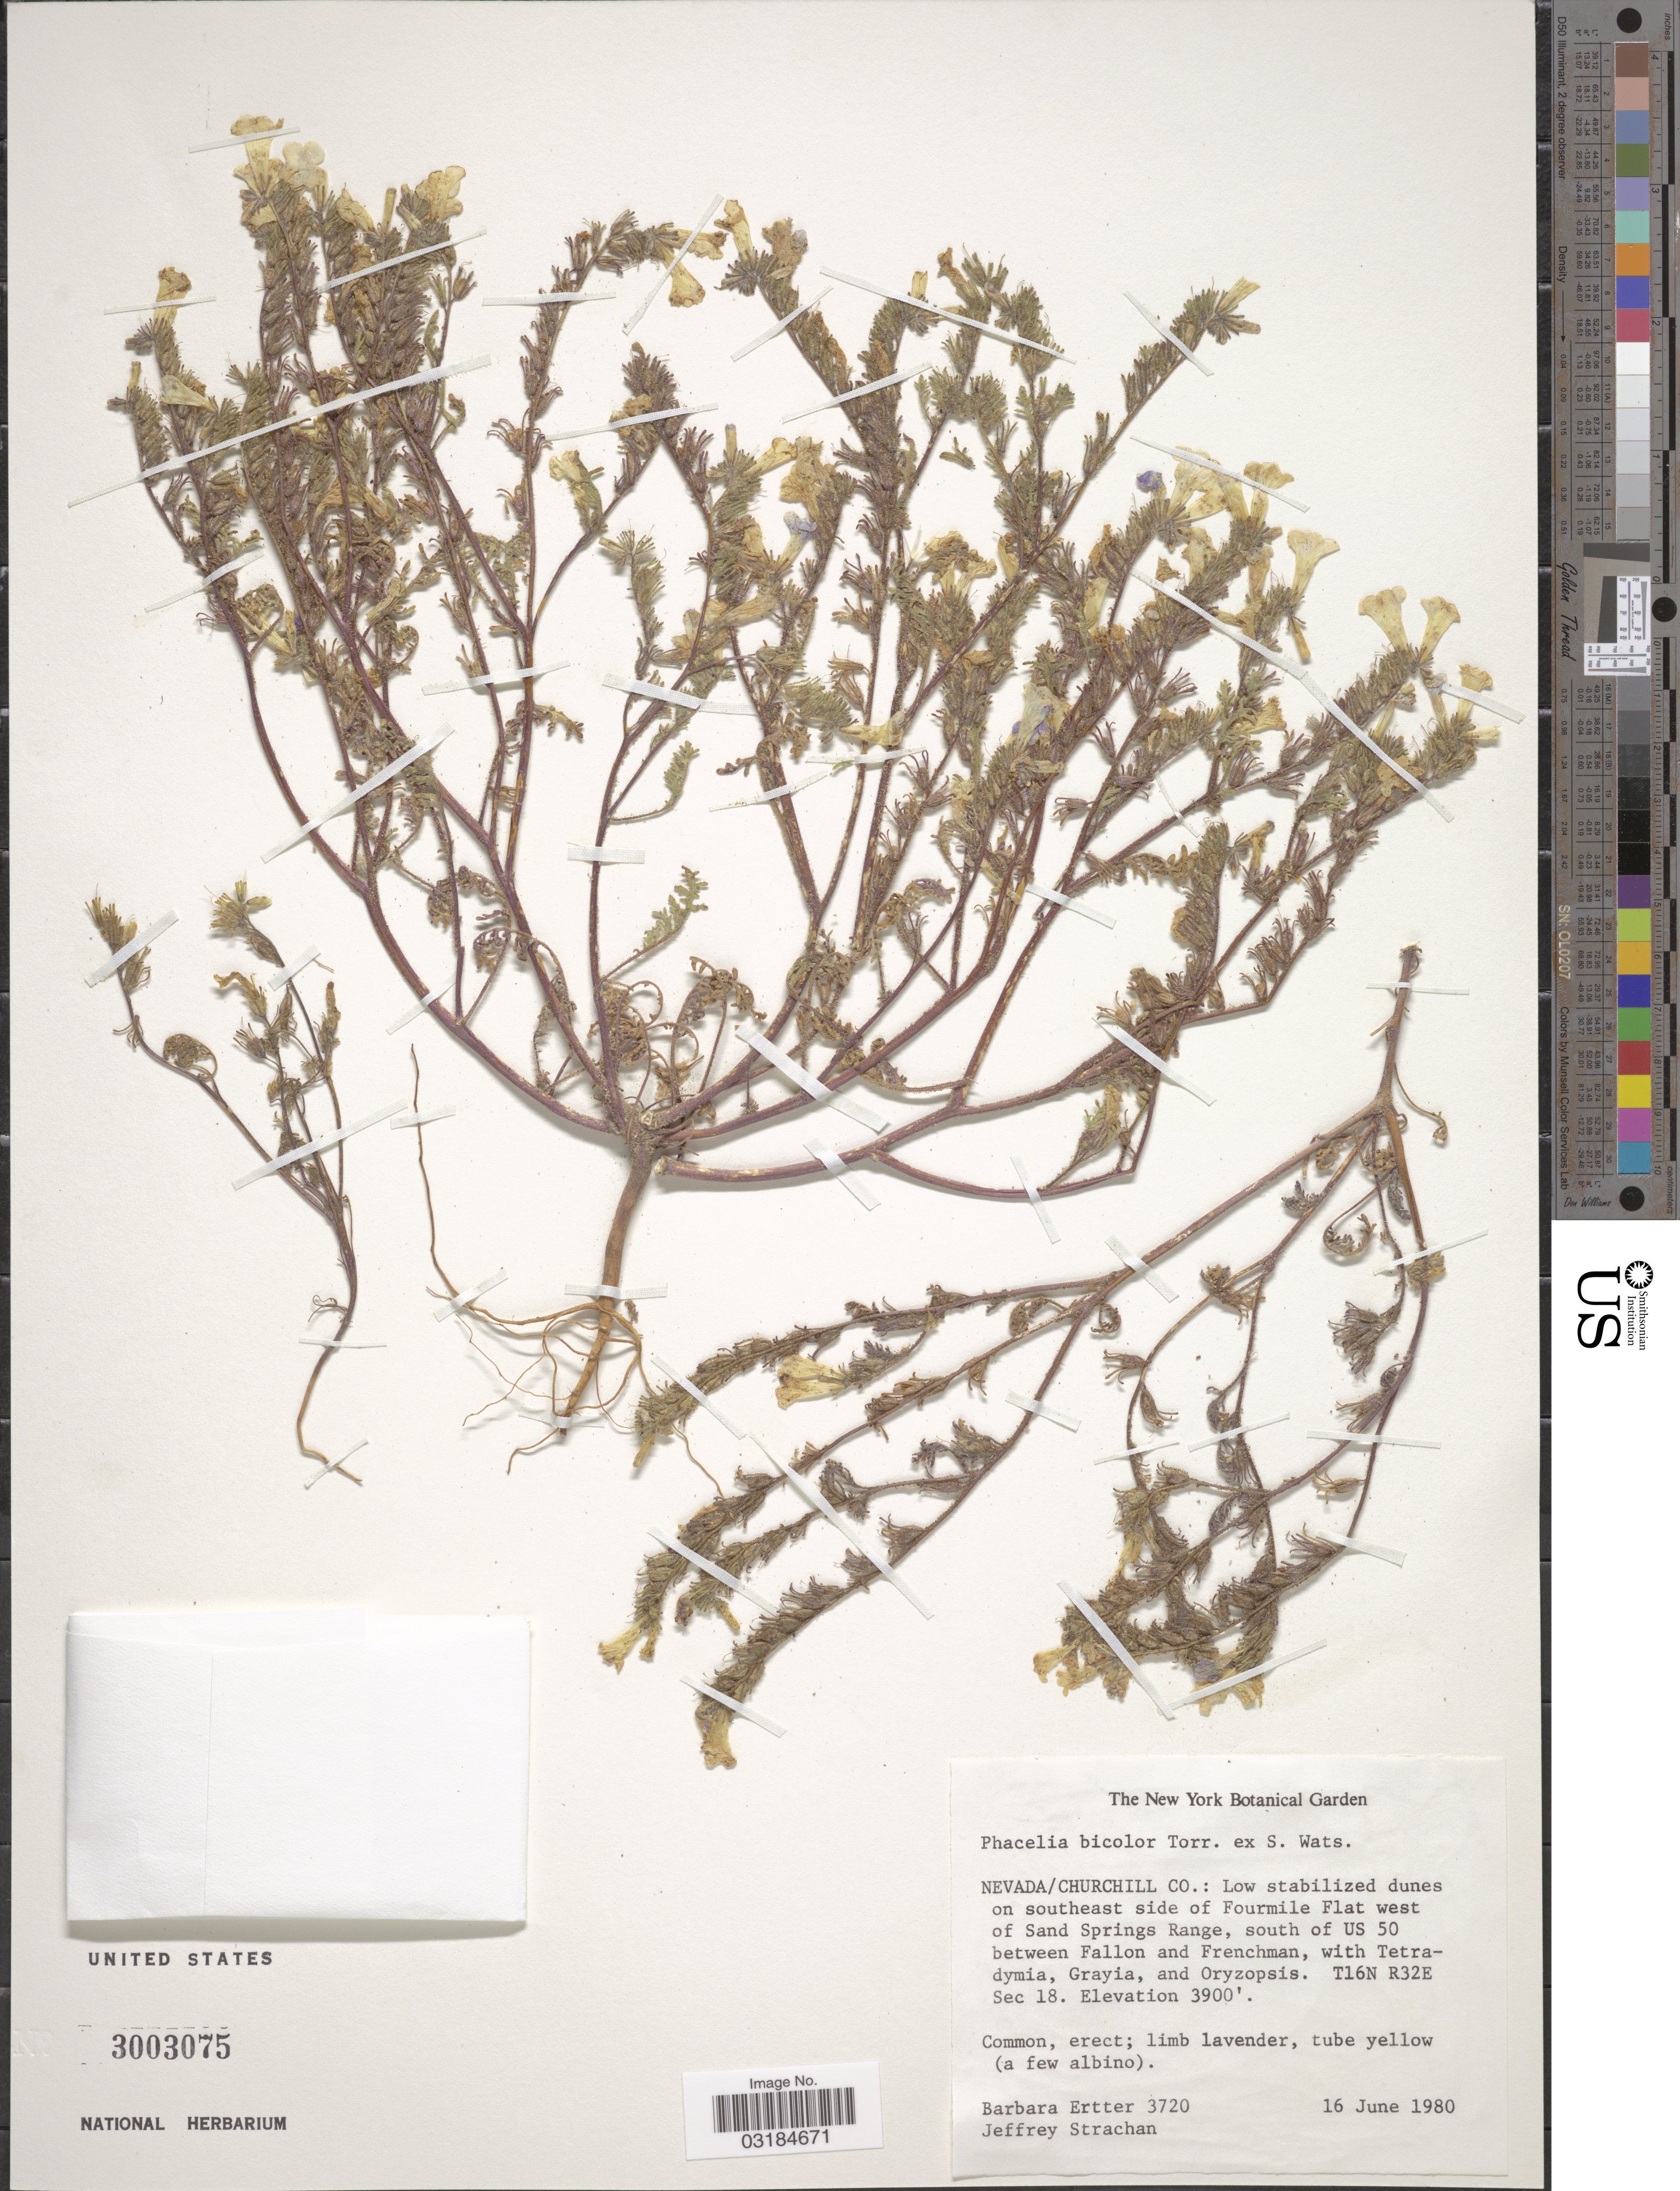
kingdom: Plantae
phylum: Tracheophyta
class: Magnoliopsida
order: Boraginales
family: Hydrophyllaceae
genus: Phacelia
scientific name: Phacelia bicolor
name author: Torr. in C. King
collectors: B. Ertter & J. Strachan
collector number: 3720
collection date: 1980-06-16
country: United States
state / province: Nevada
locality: Churchill Co.: Low stabilized dunes on southeast side of Fourmile Flat west of Sand Springs Range, south of US 50 between Fallon and Frenchman. T16N R32E Sec 18.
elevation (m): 1189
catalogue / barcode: US 3003075